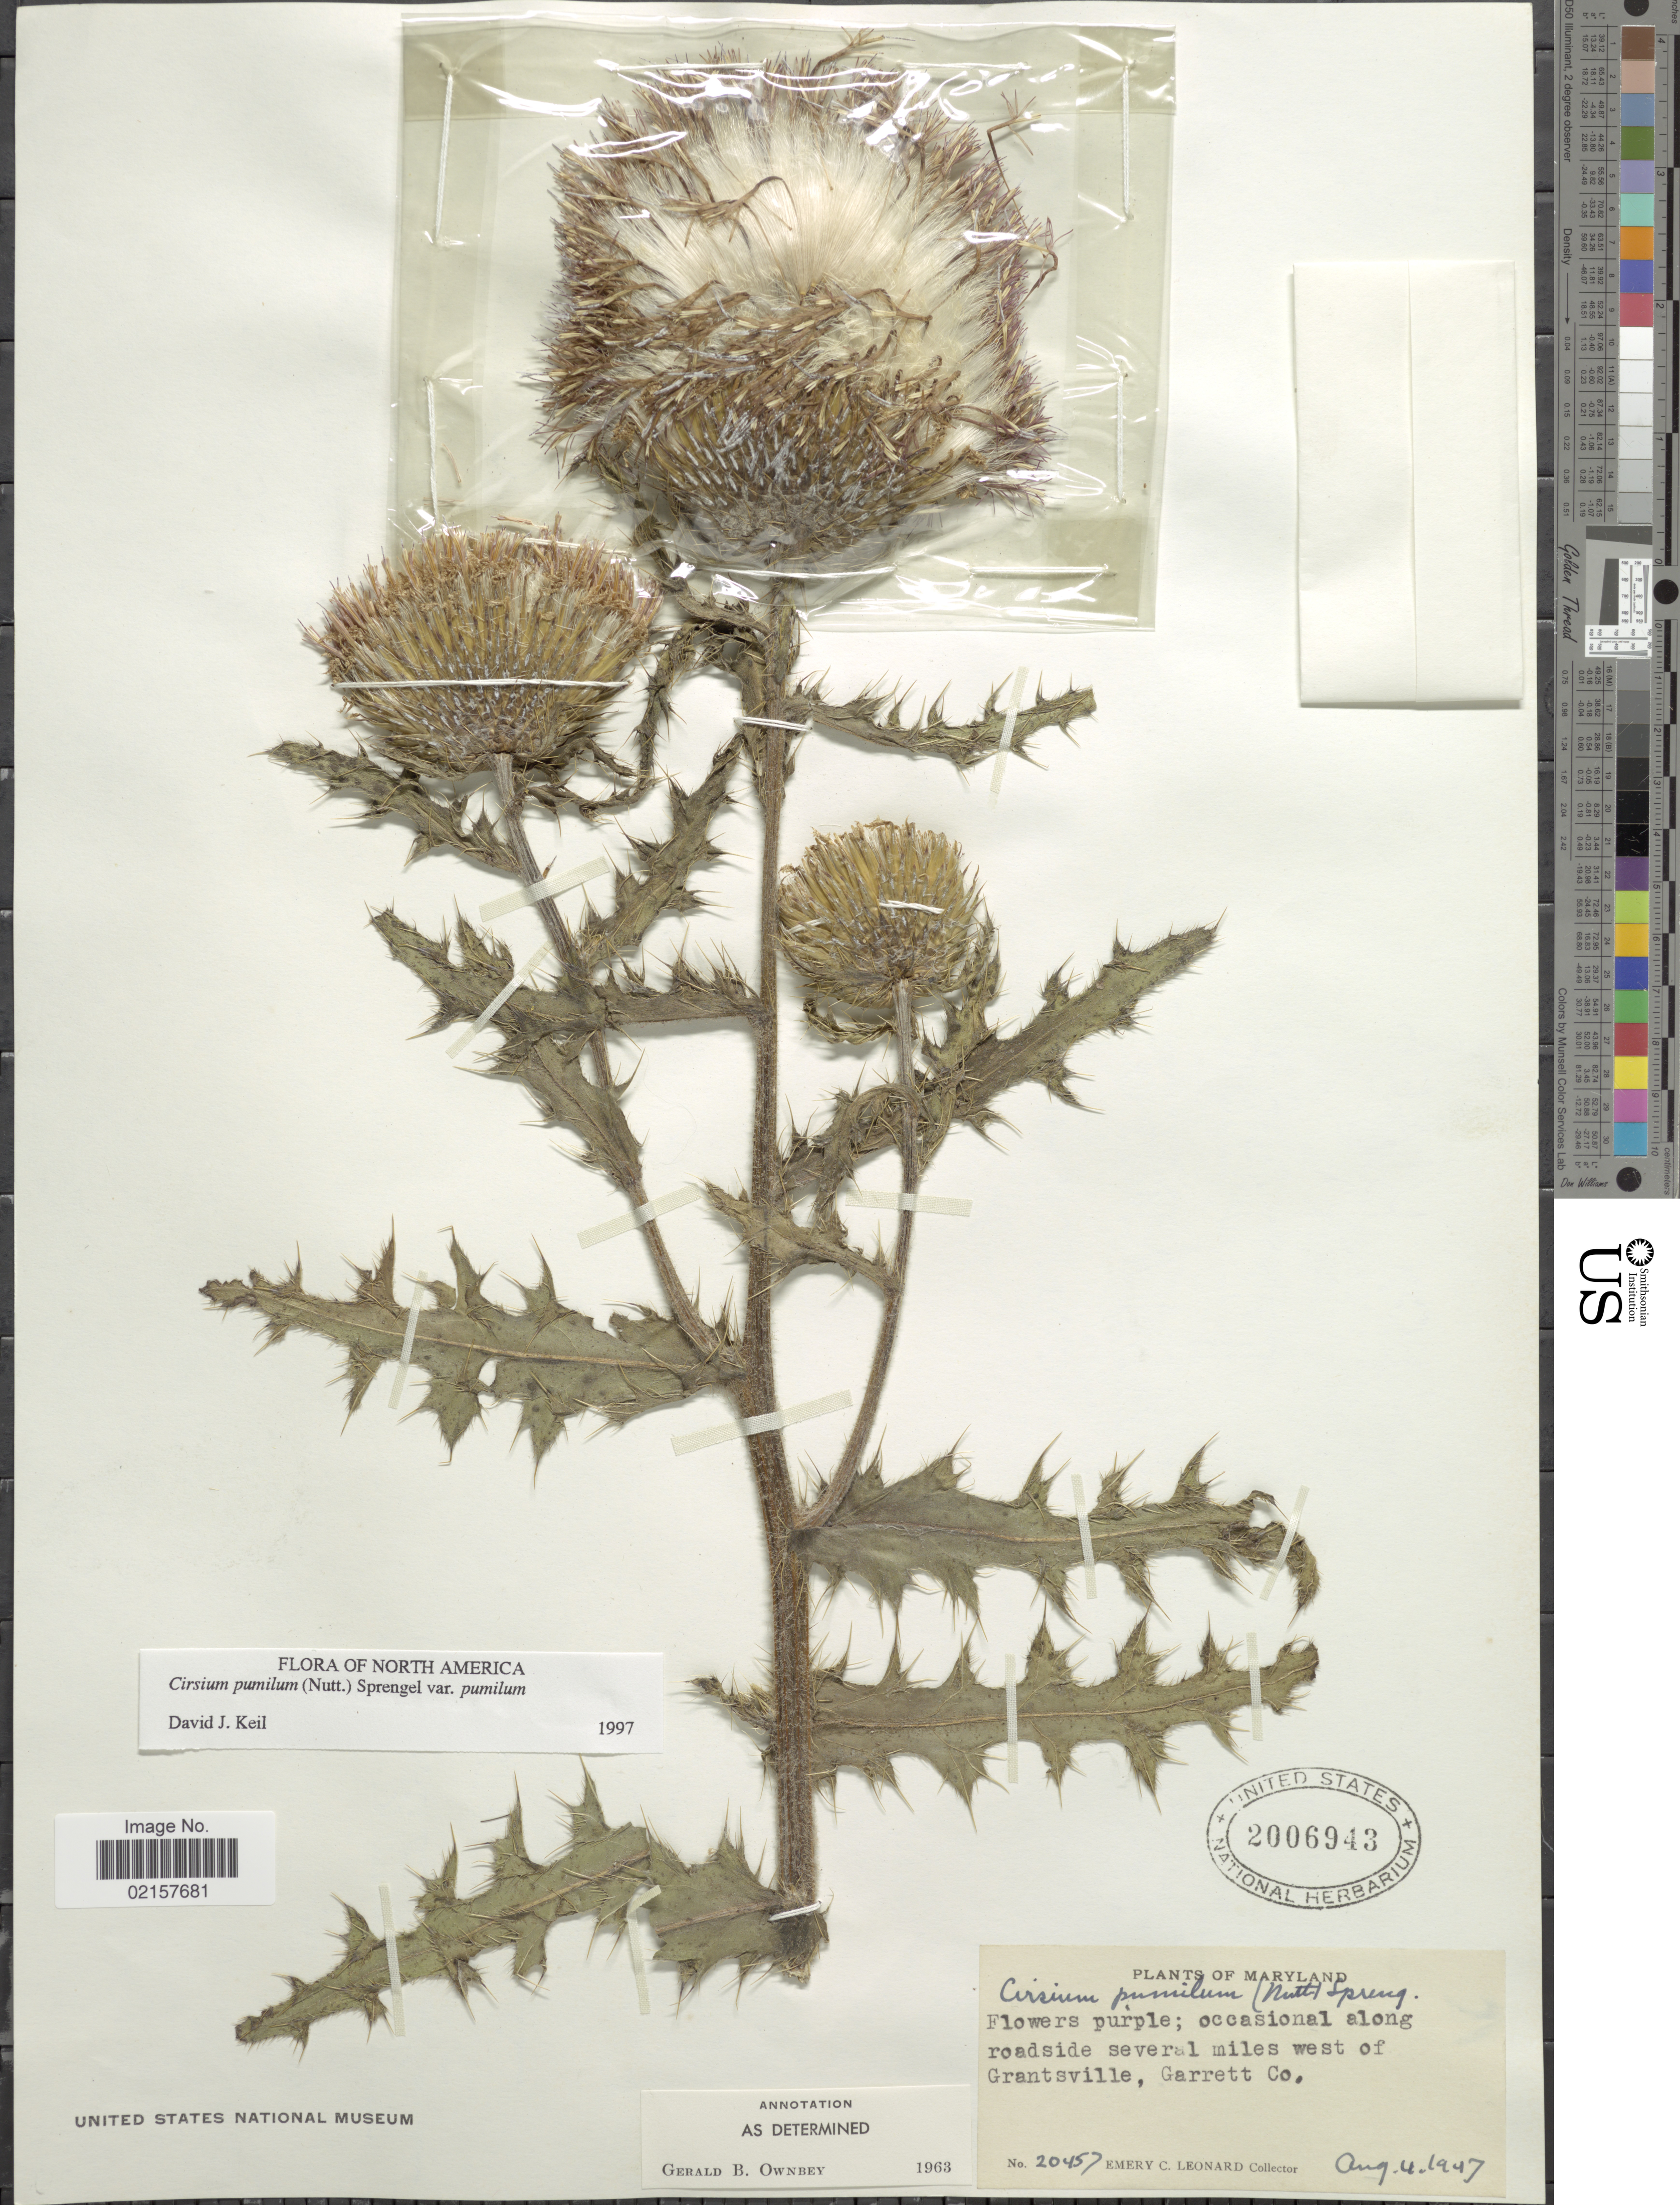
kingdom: Plantae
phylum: Tracheophyta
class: Magnoliopsida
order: Asterales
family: Asteraceae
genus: Cirsium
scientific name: Cirsium pumilum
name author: (Nutt.) Spreng.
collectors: E. C. Leonard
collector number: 20457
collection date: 1947-08-04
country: United States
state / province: Maryland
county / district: Garrett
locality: Occasional along roadside several miles west of Grantsville, Garrett Co.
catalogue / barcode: US 2006943